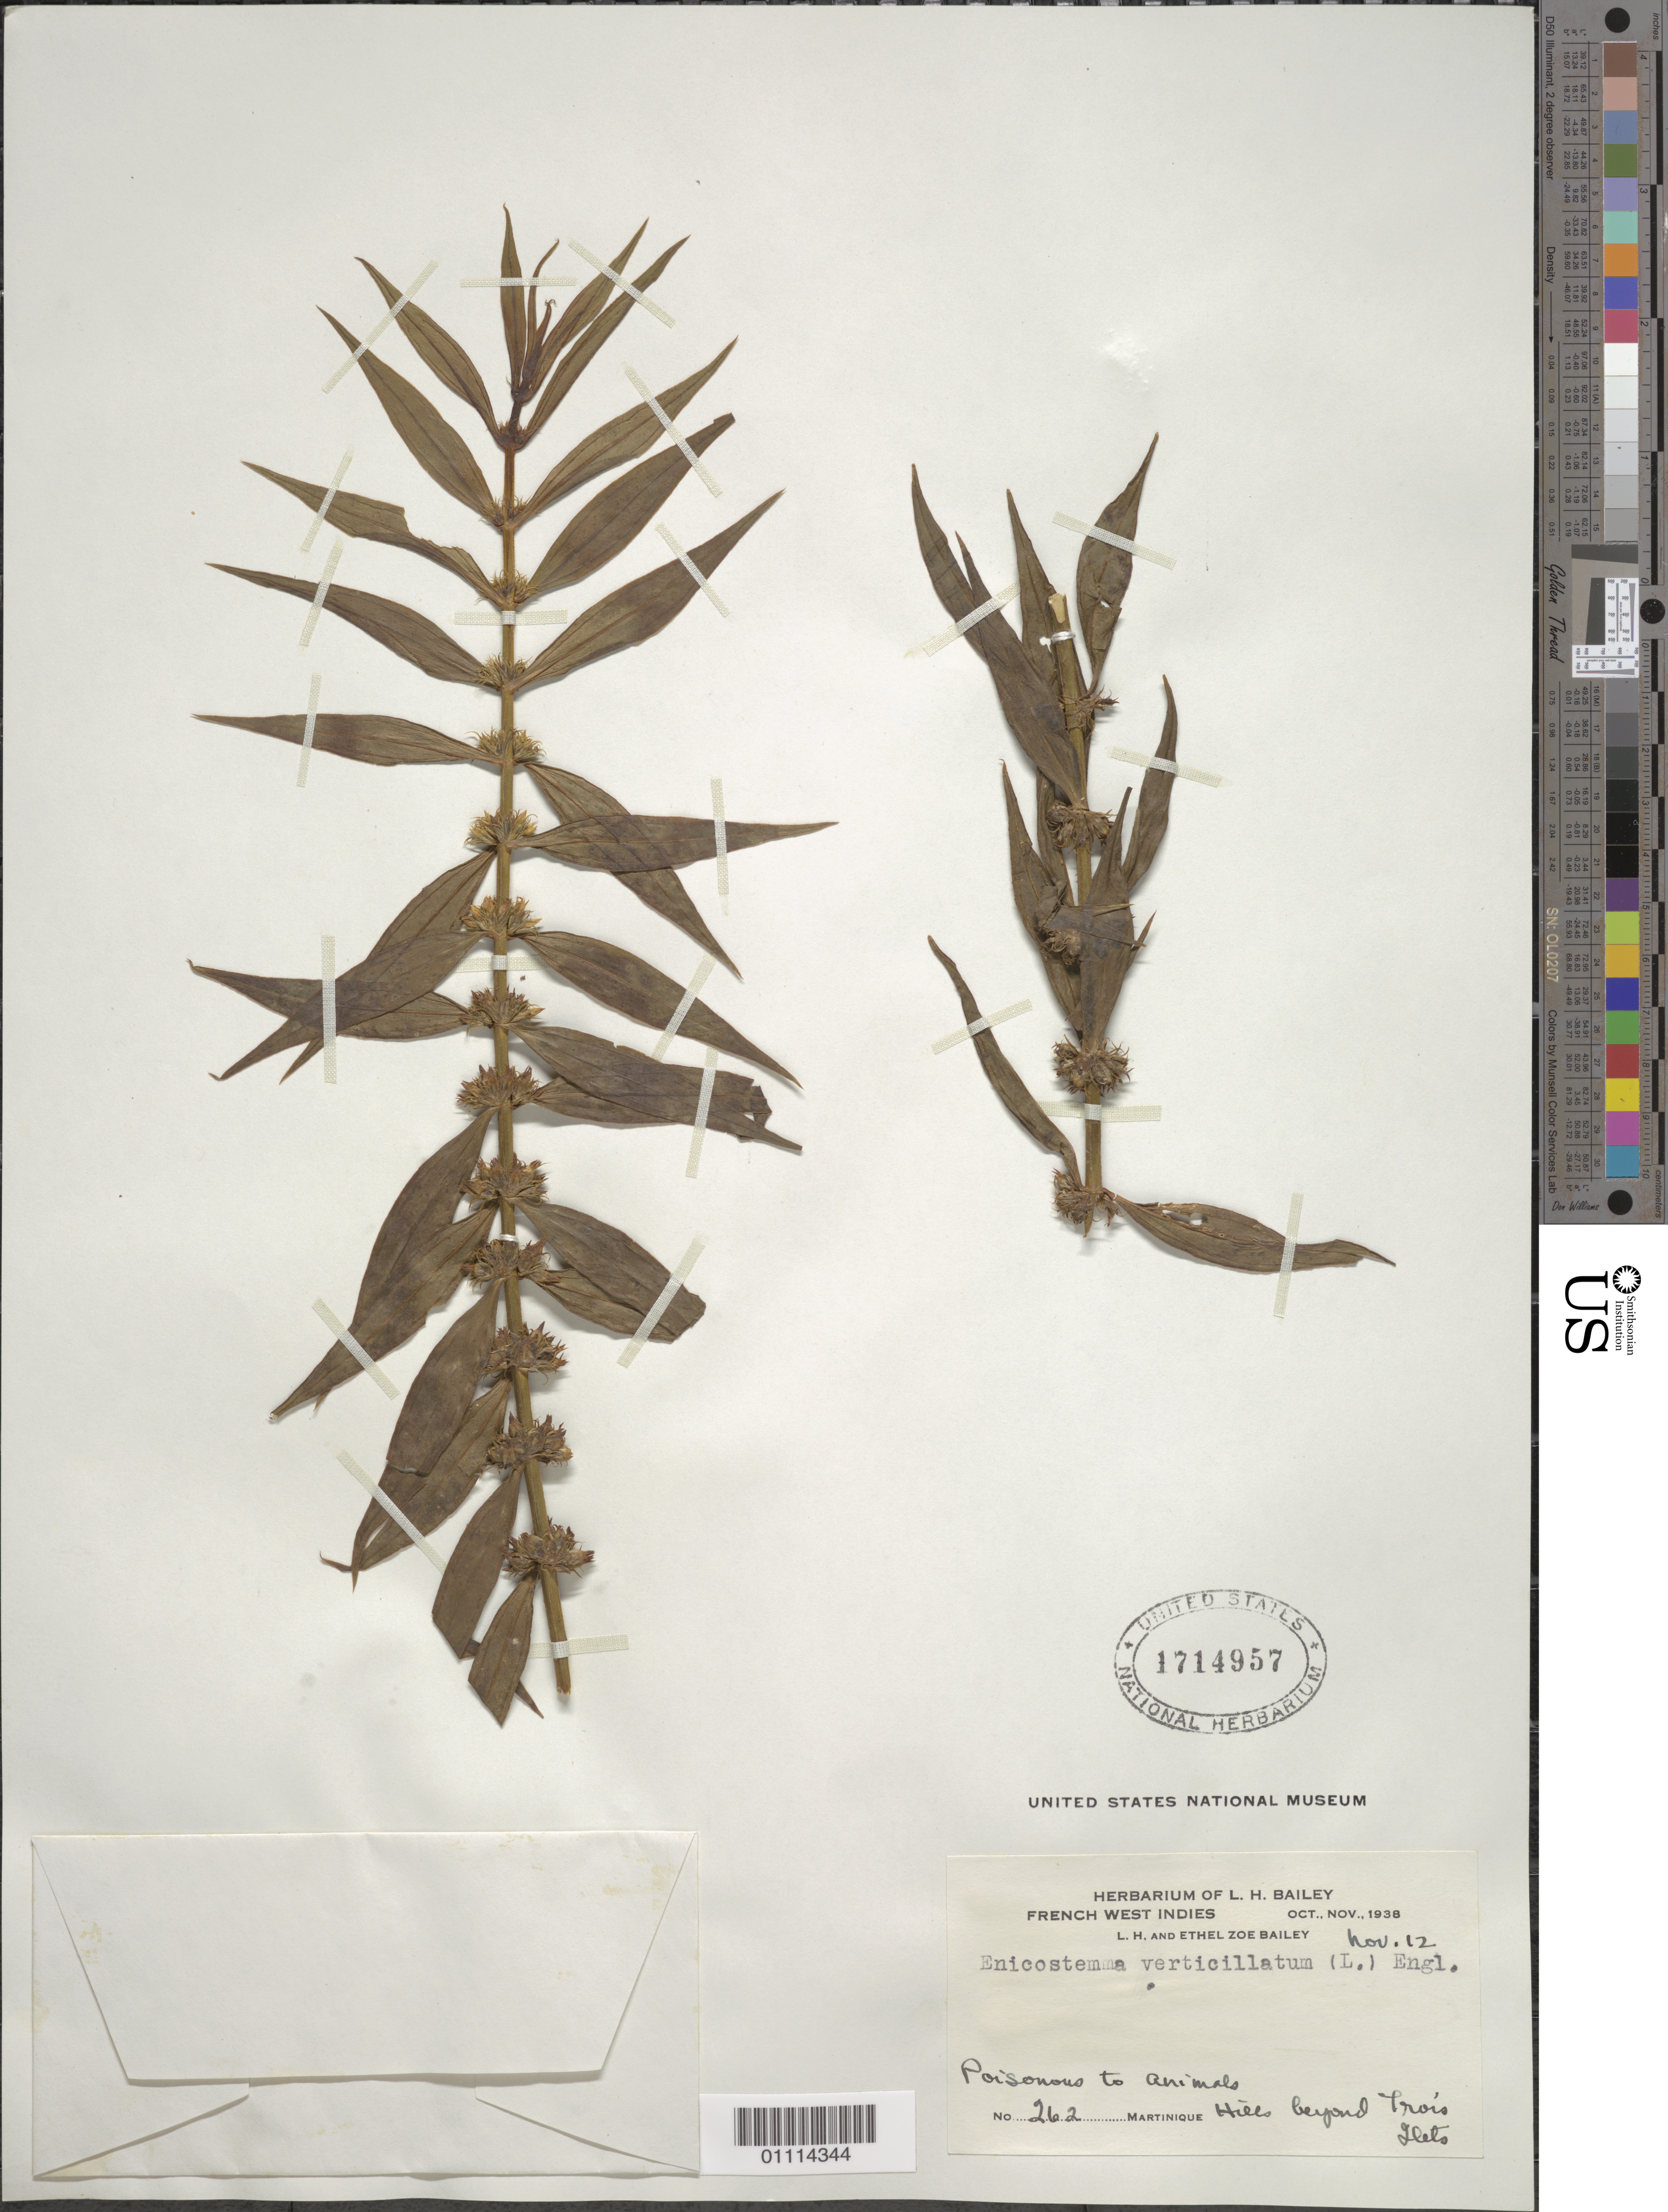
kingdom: Plantae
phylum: Tracheophyta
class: Magnoliopsida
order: Gentianales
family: Gentianaceae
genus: Enicostema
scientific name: Enicostema verticillatum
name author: (L.) Engl.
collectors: L. H. Bailey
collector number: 262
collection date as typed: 12 Nov 1938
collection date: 1938-11-12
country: Martinique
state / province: Le Marin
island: Martinique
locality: Hills beyond Trois Ilets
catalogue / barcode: US 1714957